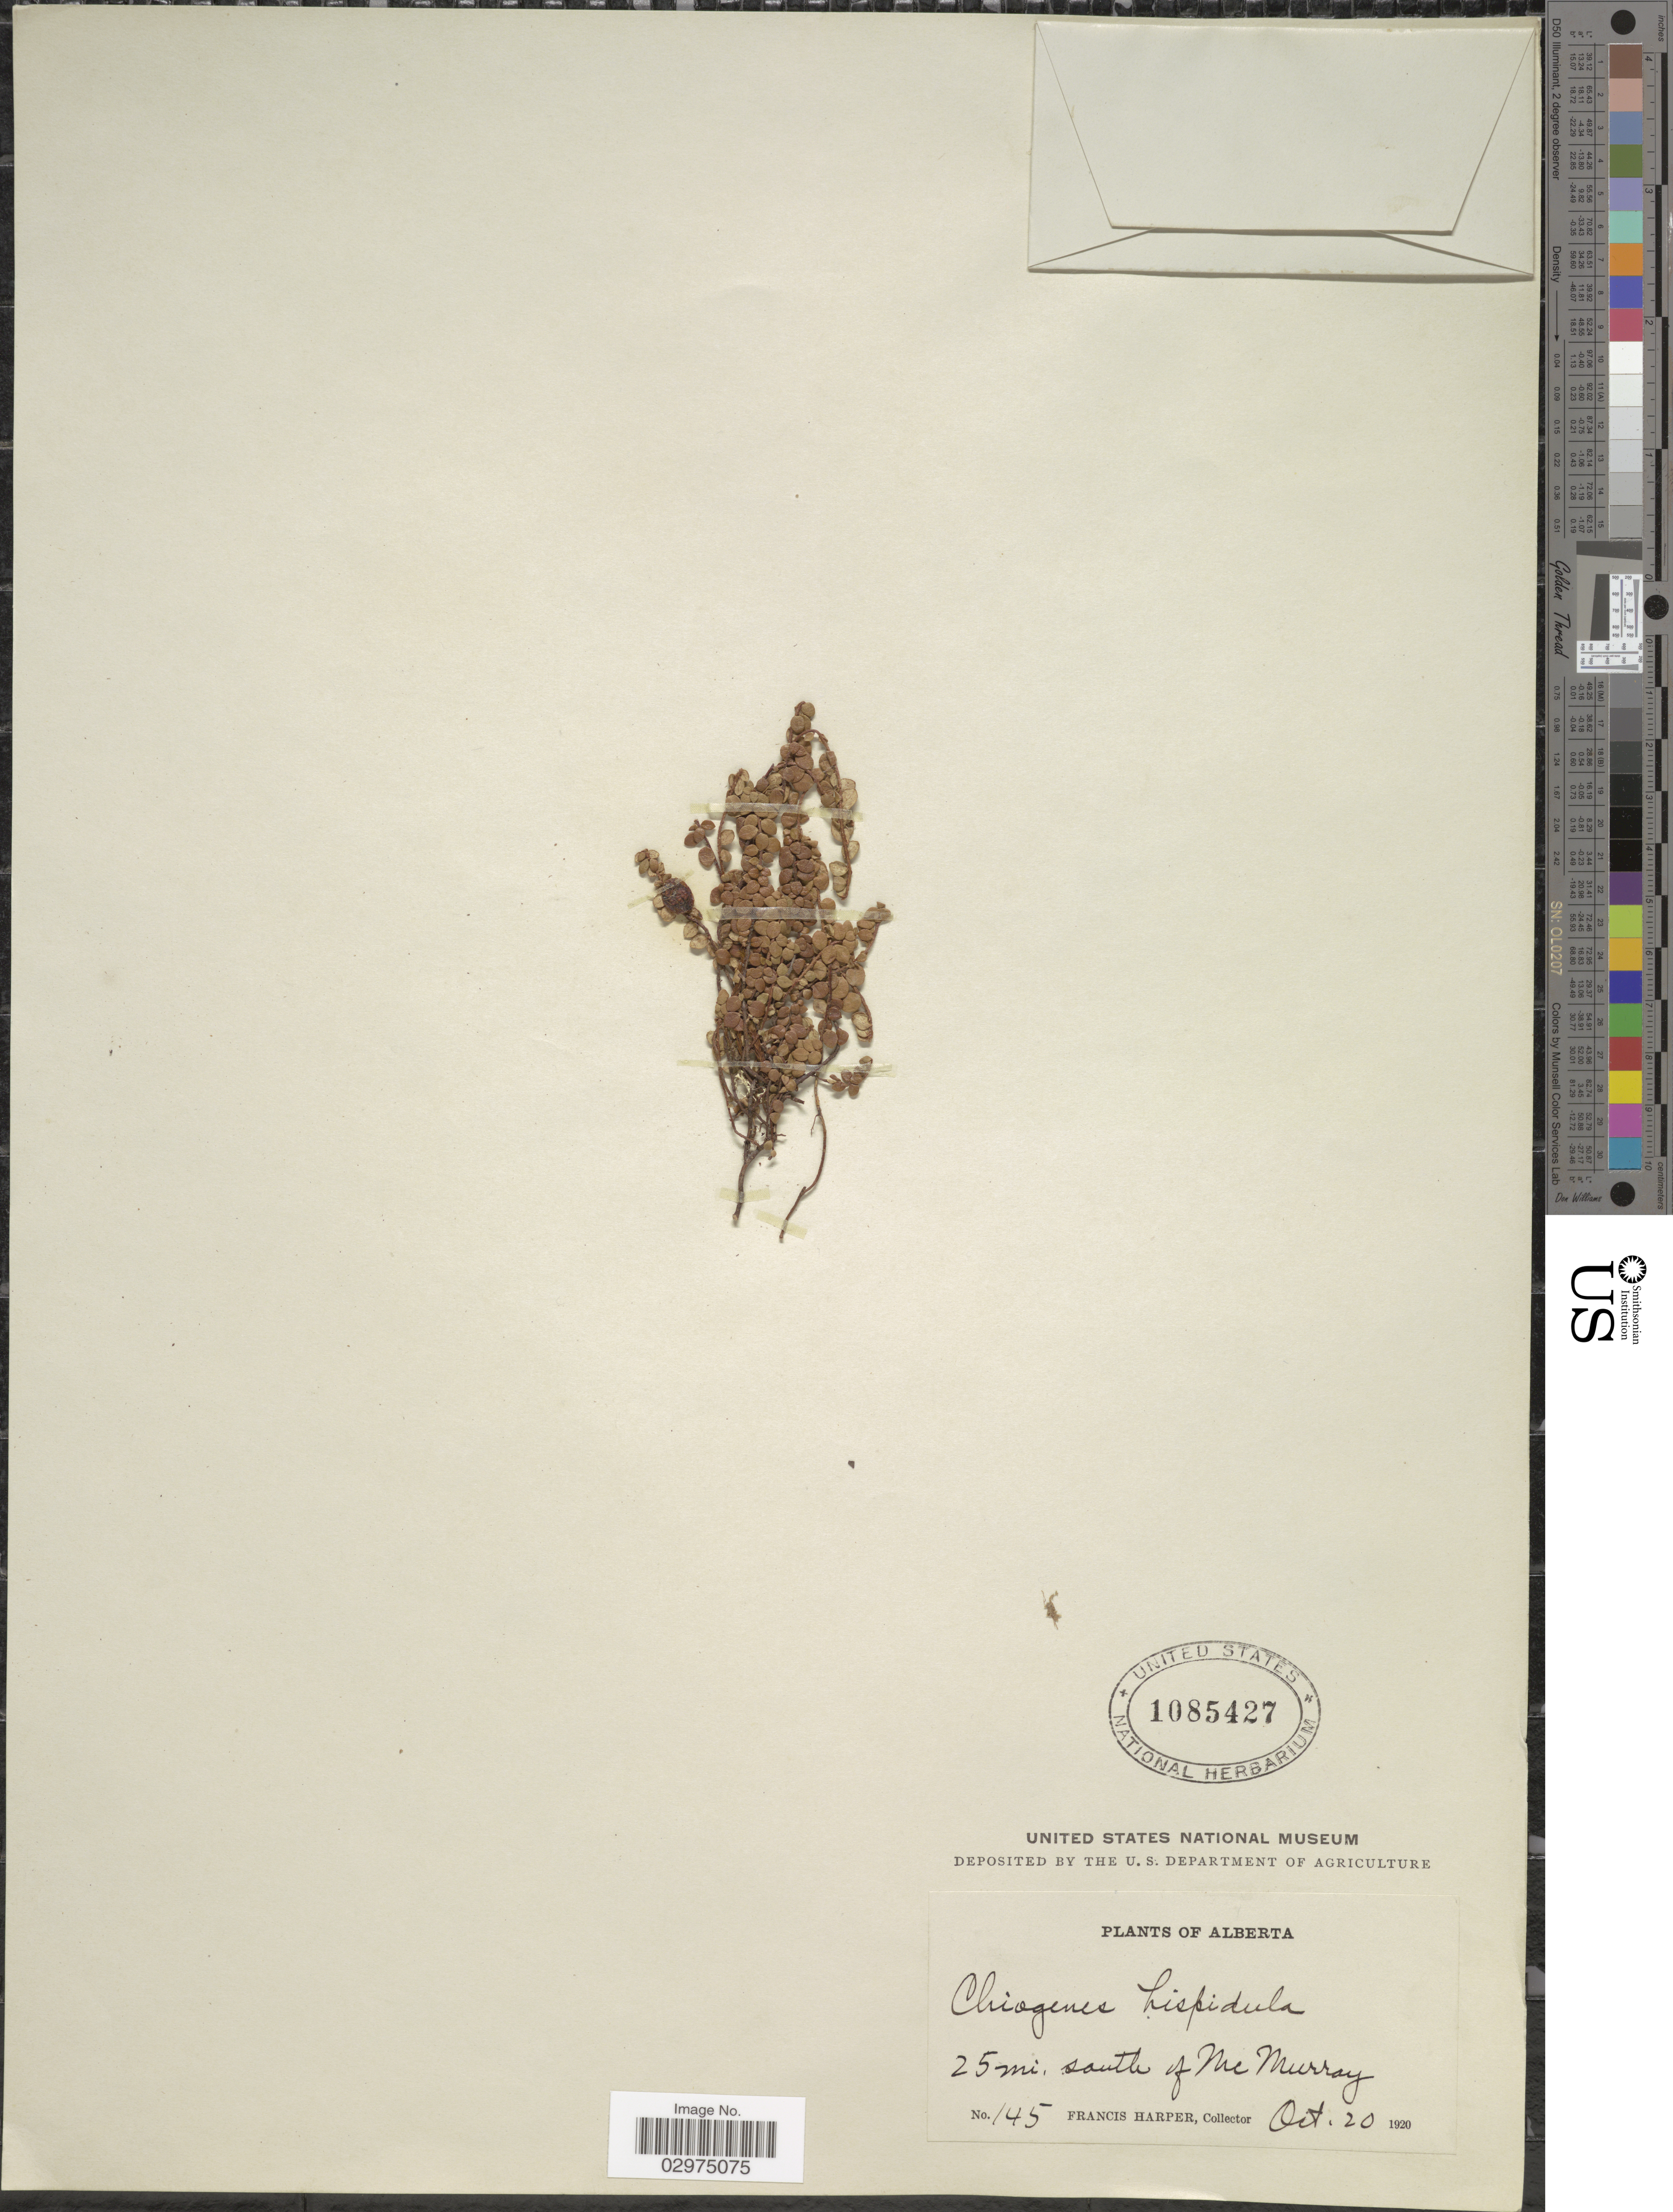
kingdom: Plantae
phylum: Tracheophyta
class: Magnoliopsida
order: Ericales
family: Ericaceae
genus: Gaultheria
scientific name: Gaultheria hispidula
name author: (L.) Muhl. ex Bigelow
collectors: F. Harper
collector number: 145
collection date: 1920-10-20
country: Canada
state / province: Alberta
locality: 25 mi. south of McMurray.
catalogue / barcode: US 1085427